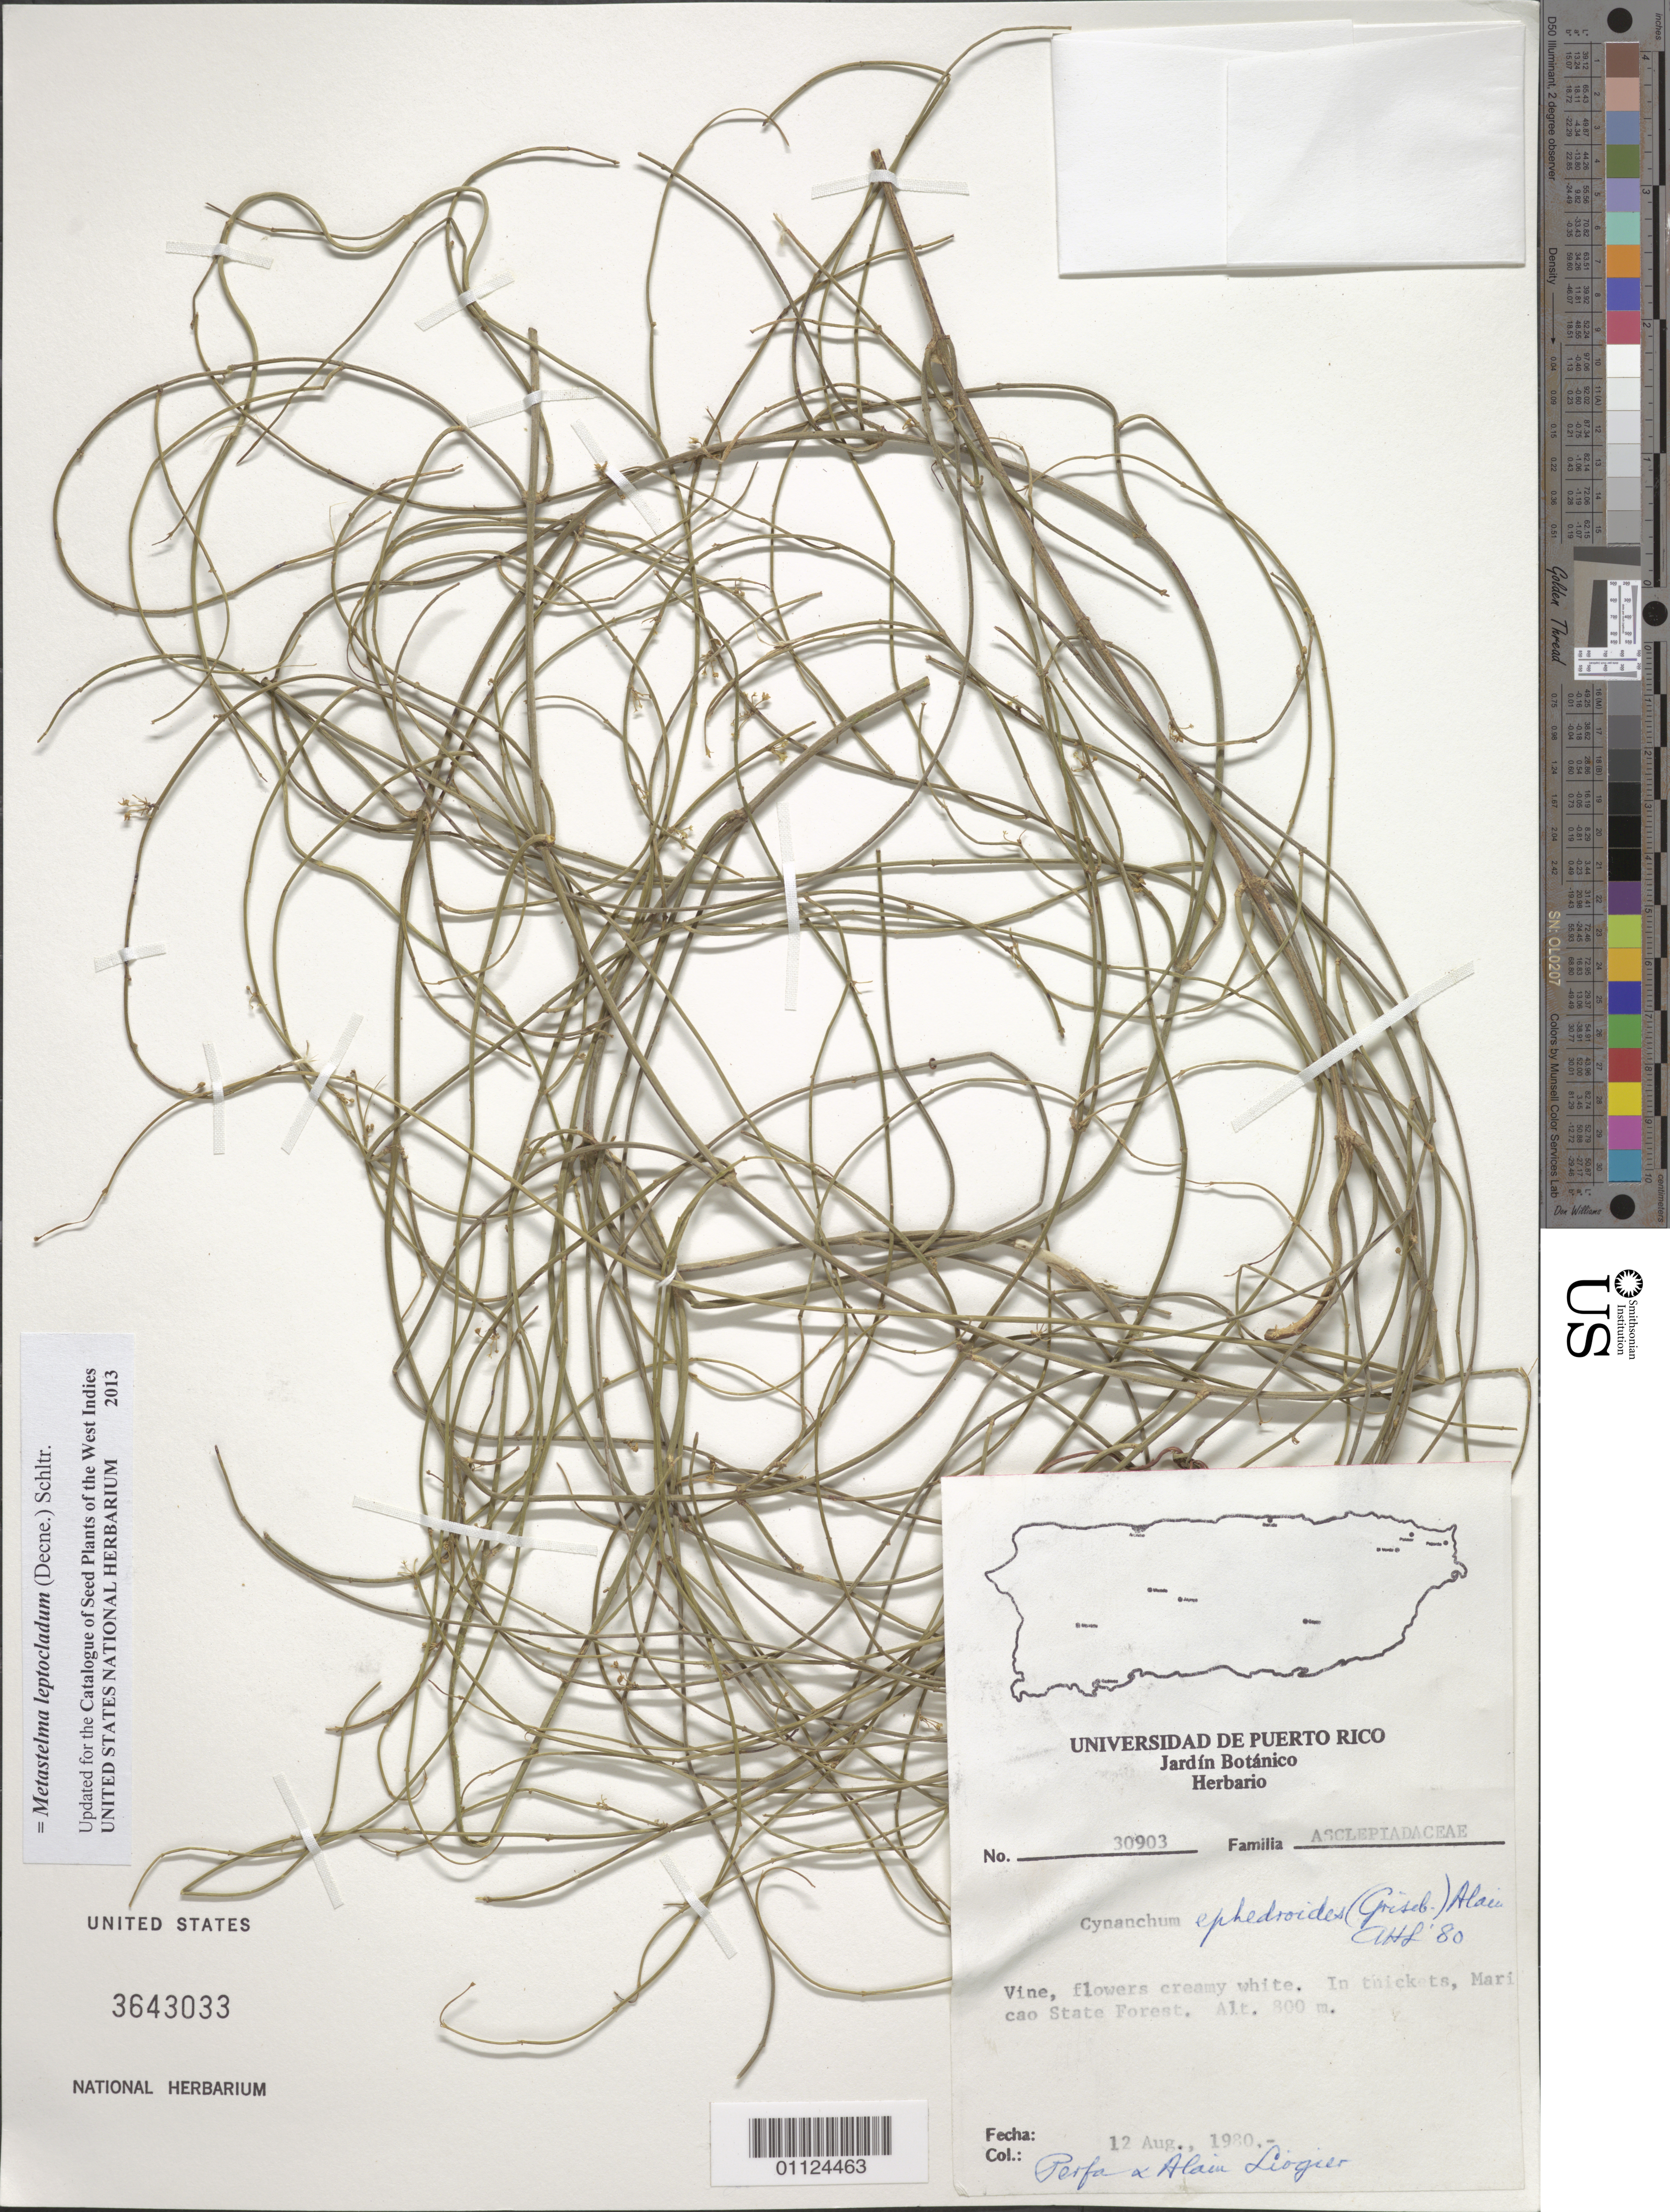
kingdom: Plantae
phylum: Tracheophyta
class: Magnoliopsida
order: Gentianales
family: Apocynaceae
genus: Metastelma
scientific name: Metastelma leptocladum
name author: (Decne.) Schltr.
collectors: A. H. Liogier & M. P. Liogier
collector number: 30903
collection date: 1980-08-12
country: Puerto Rico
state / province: Maricao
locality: Maricao State Forest.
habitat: In thickets.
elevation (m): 800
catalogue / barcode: US 3643033